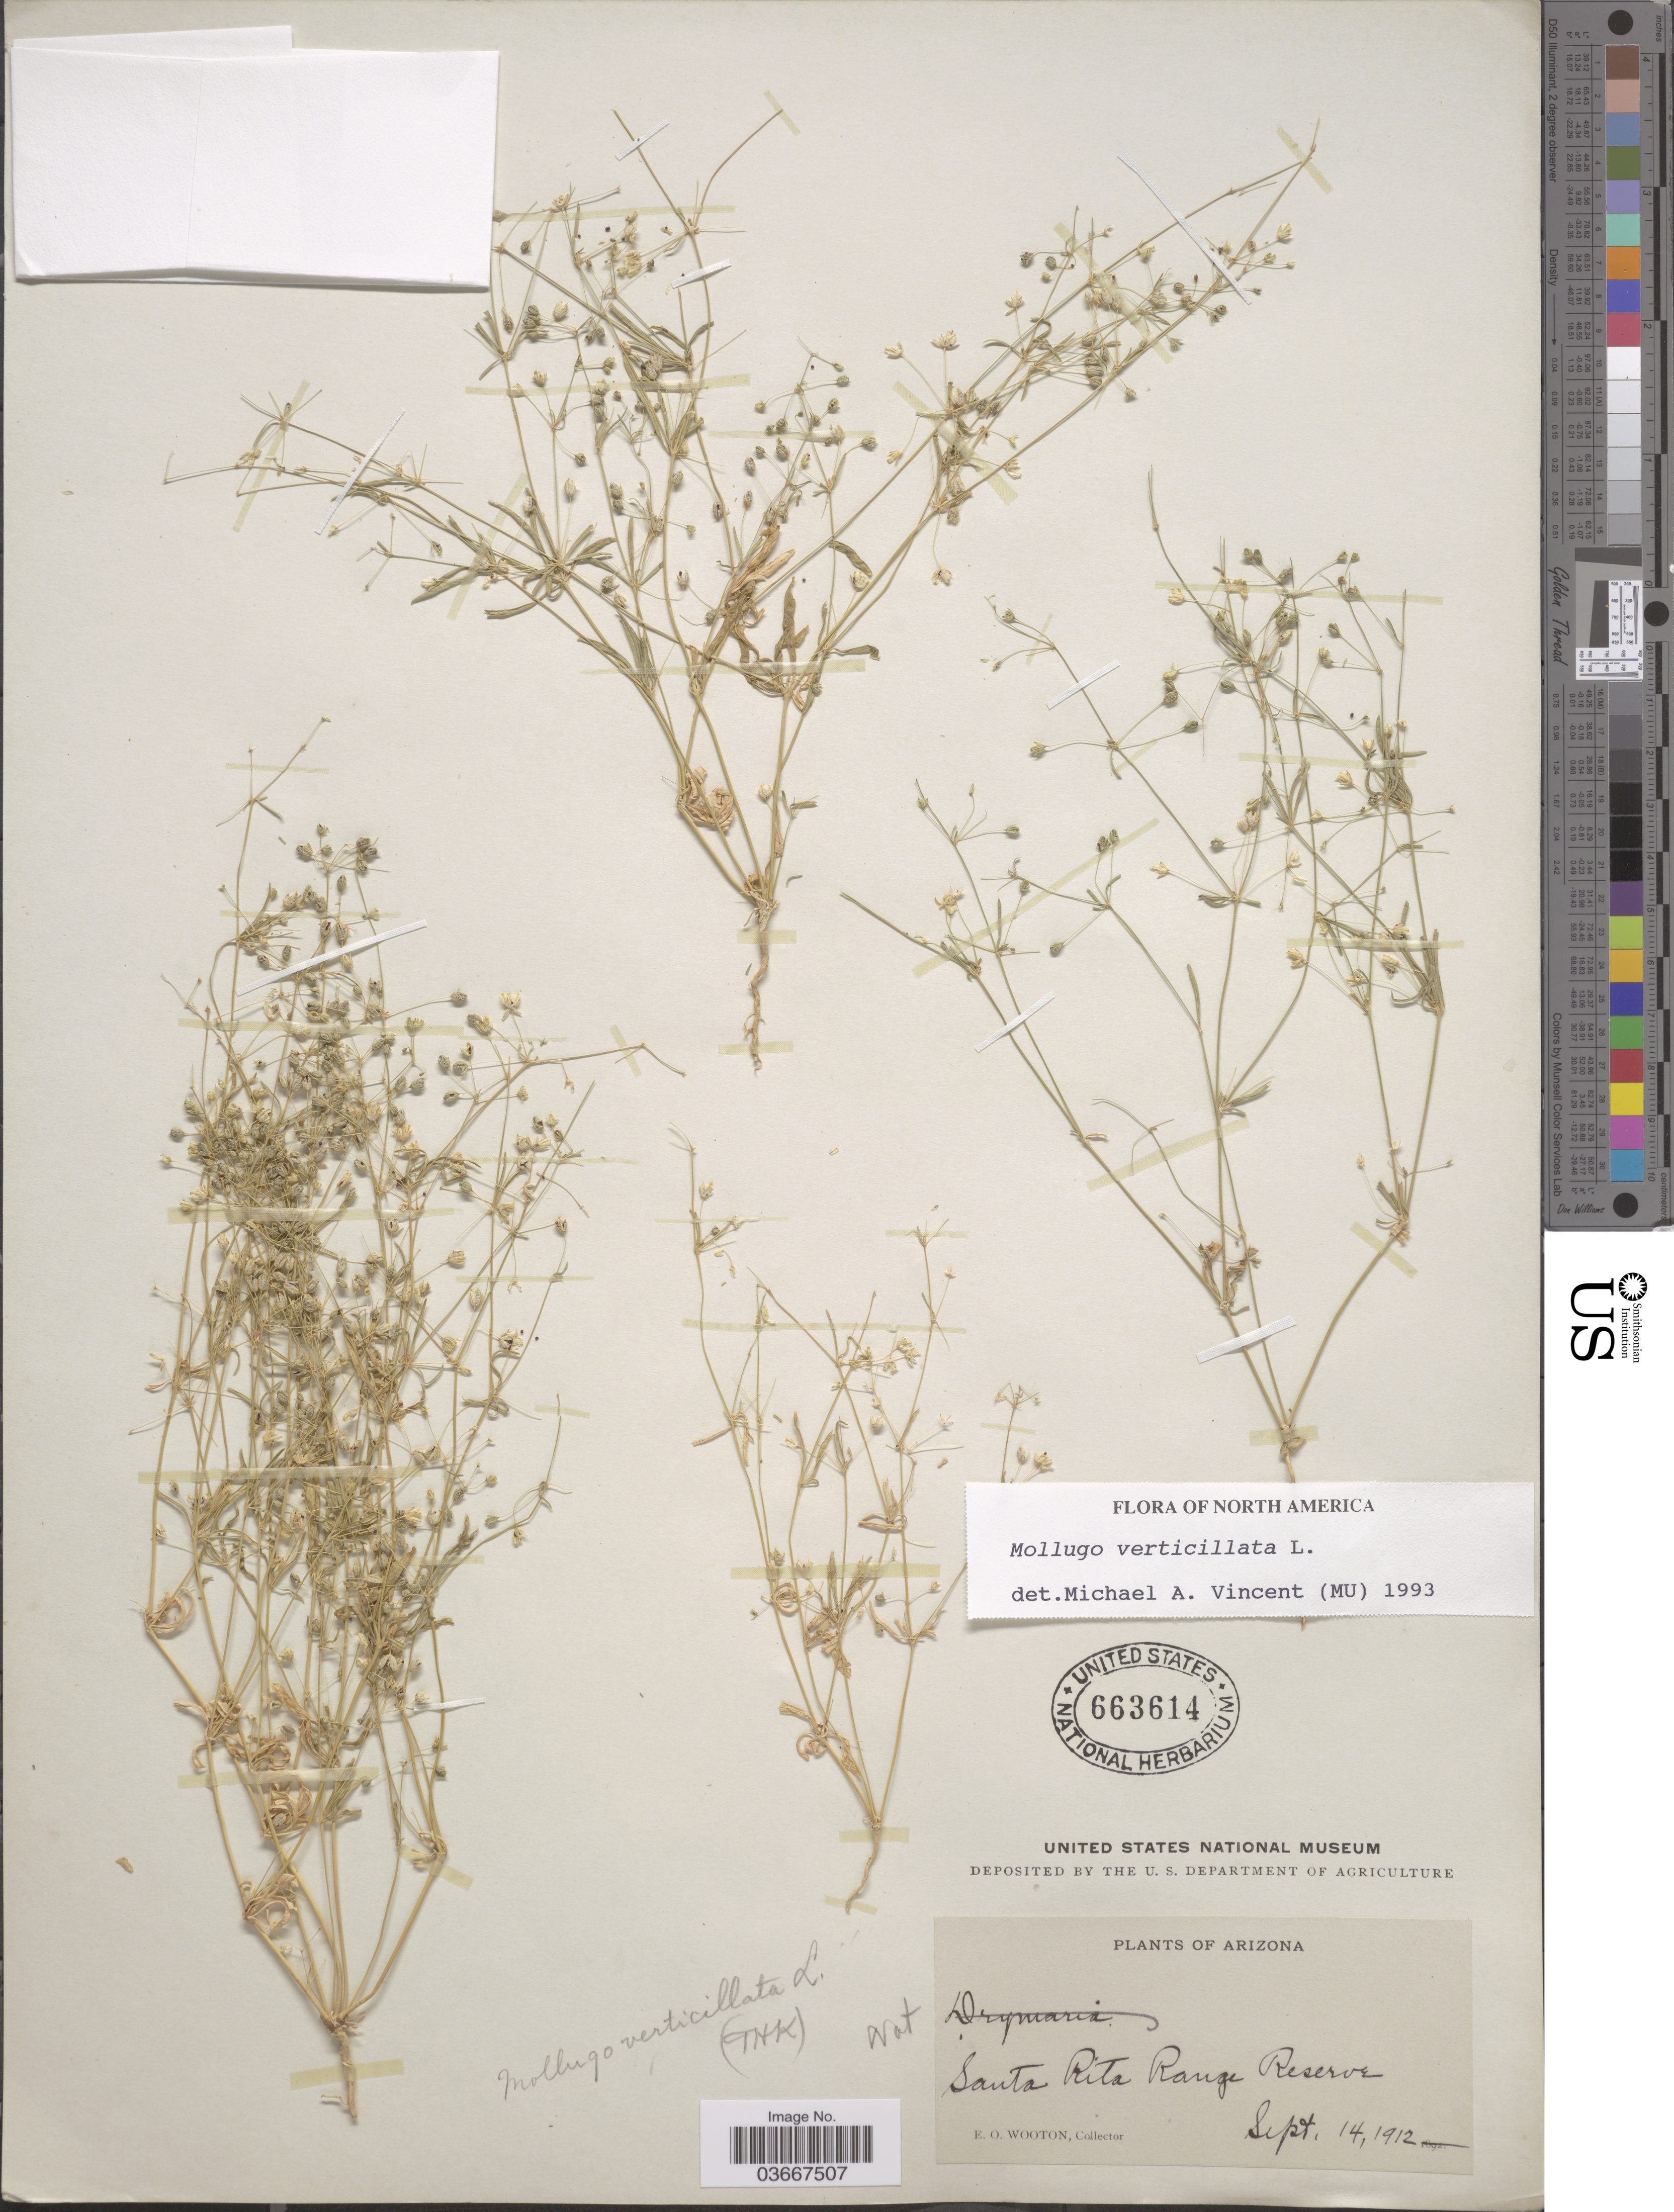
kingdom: Plantae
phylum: Tracheophyta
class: Magnoliopsida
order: Caryophyllales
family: Molluginaceae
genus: Mollugo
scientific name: Mollugo verticillata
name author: L.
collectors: E. O. Wooton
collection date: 1912-09-14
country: United States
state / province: Arizona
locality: Santa Rita Range Reserve.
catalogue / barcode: US 663614